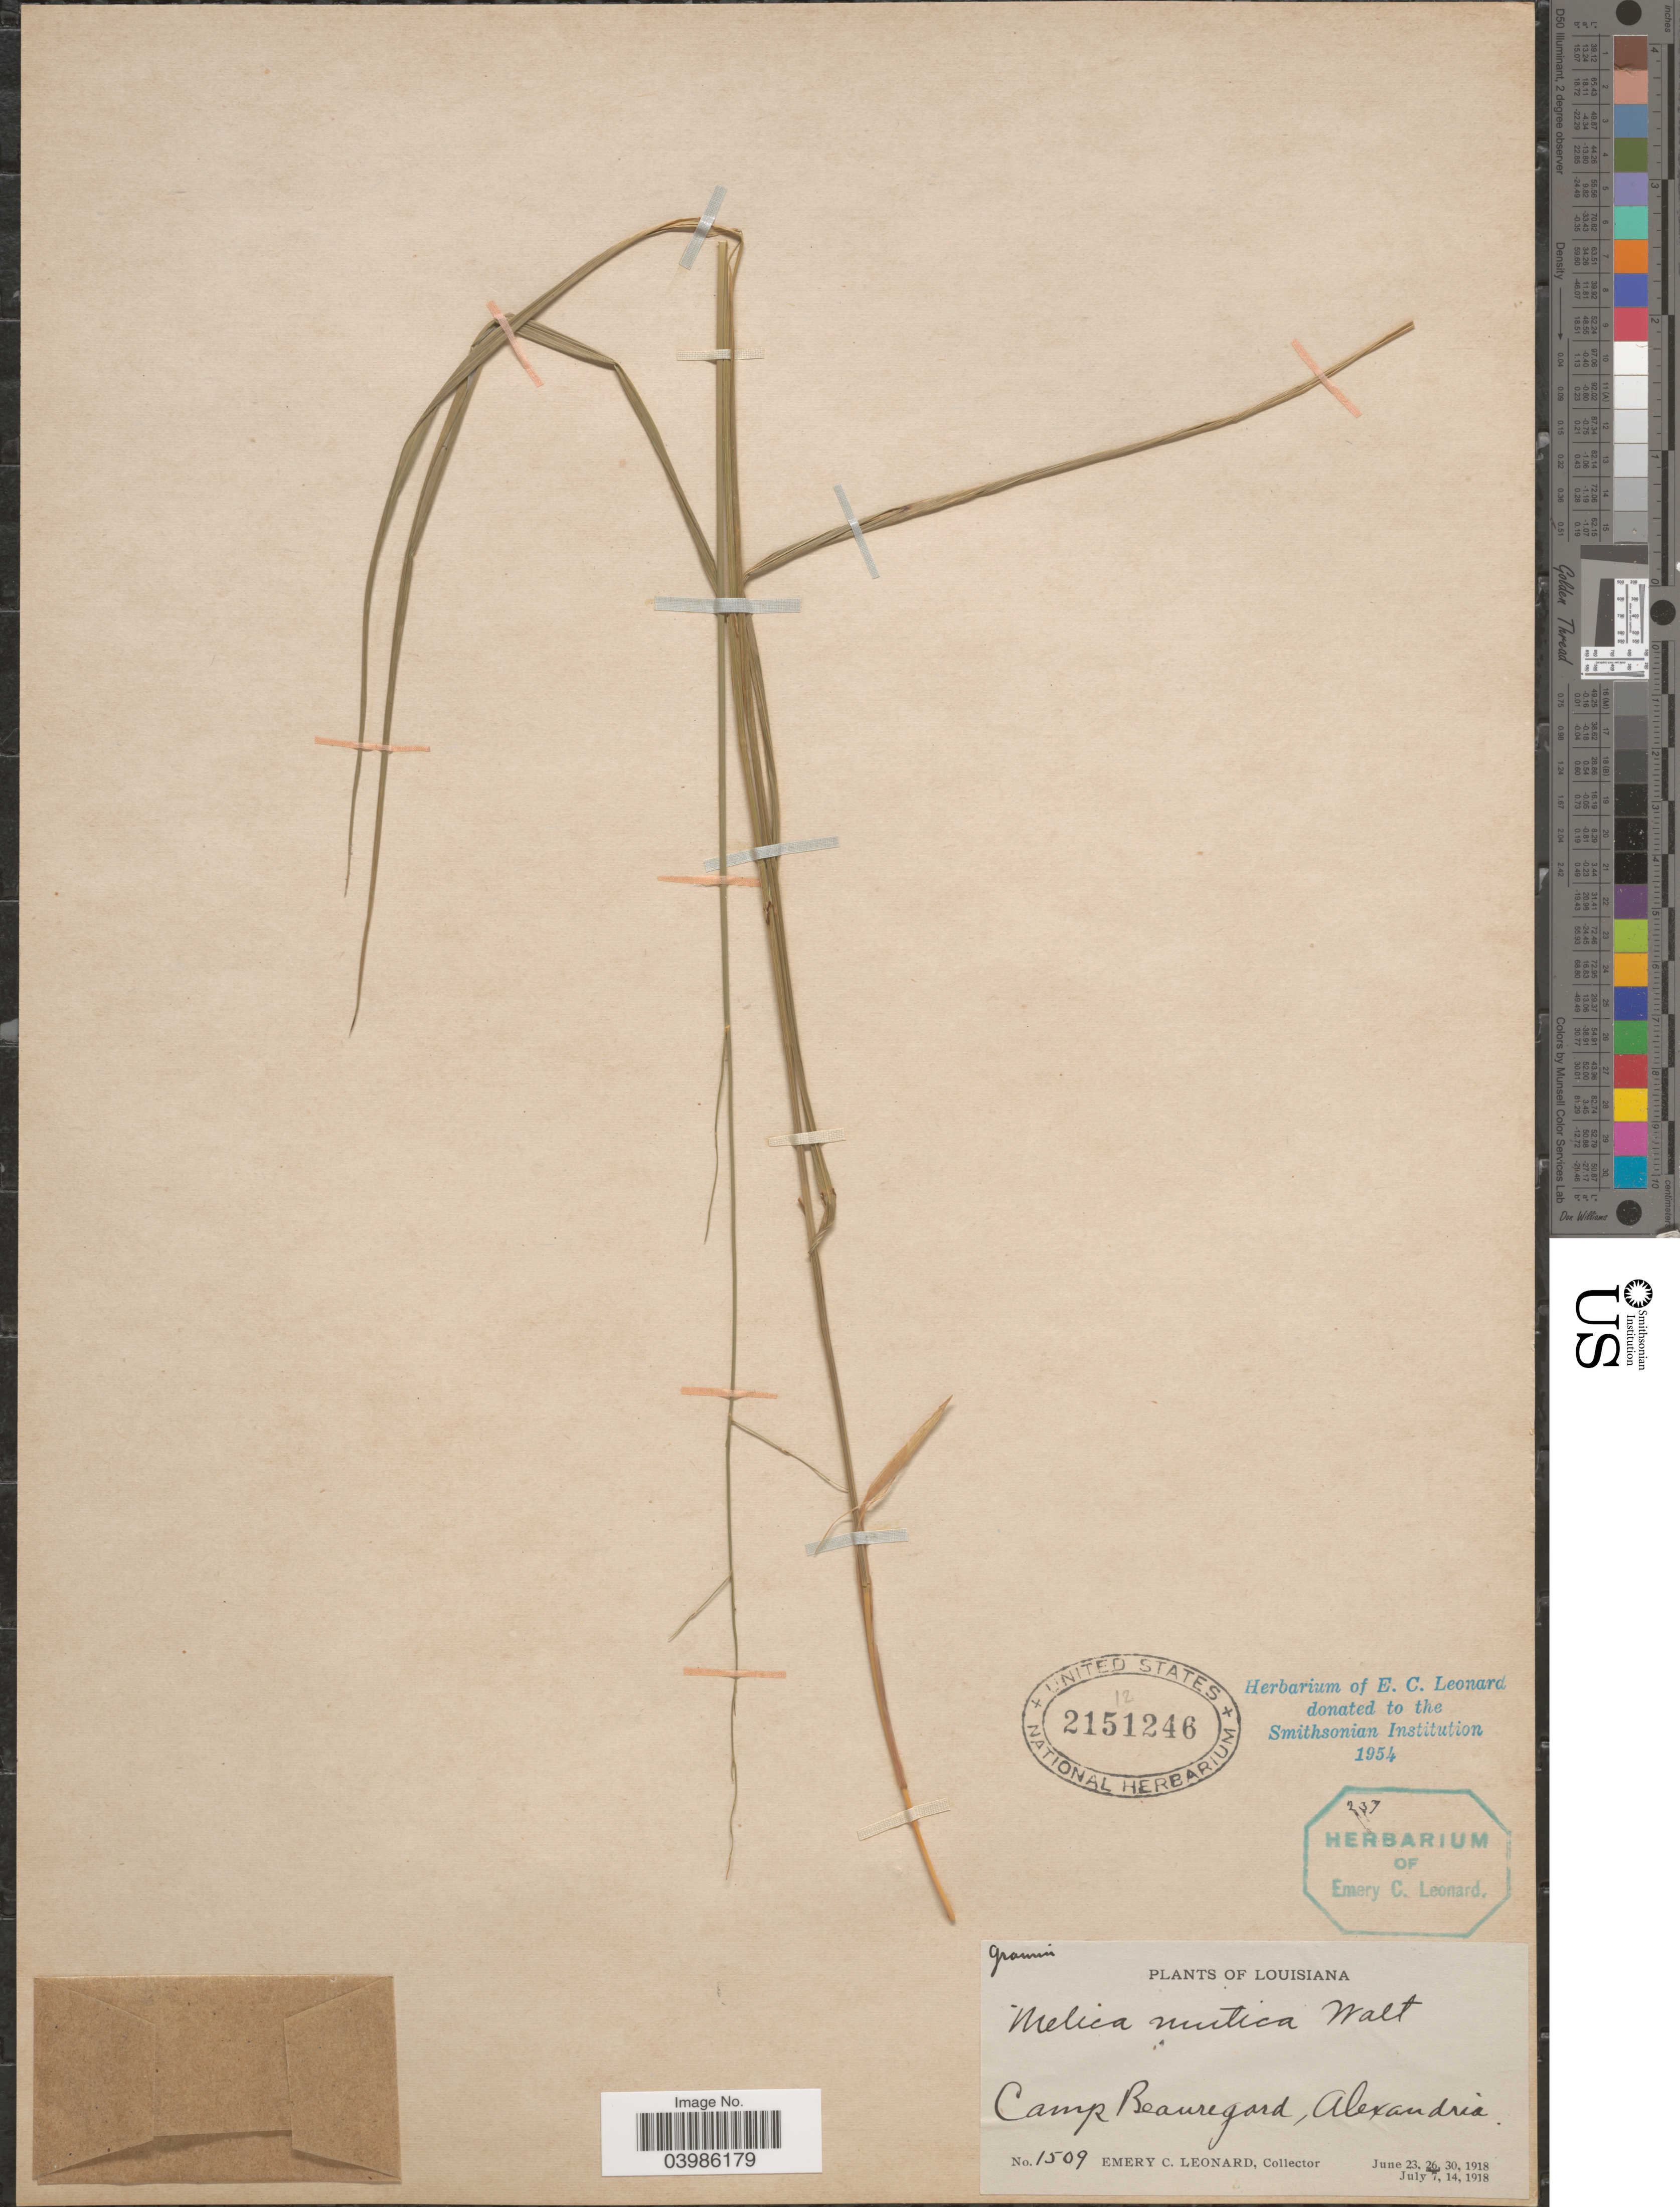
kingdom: Plantae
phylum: Tracheophyta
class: Liliopsida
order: Poales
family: Poaceae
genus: Melica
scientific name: Melica mutica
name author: Walter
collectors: E. C. Leonard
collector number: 1509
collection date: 1918-06-23/1918-07-14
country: United States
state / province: Louisiana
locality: Camp Beauregard, Alexandria.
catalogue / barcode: US 2151246